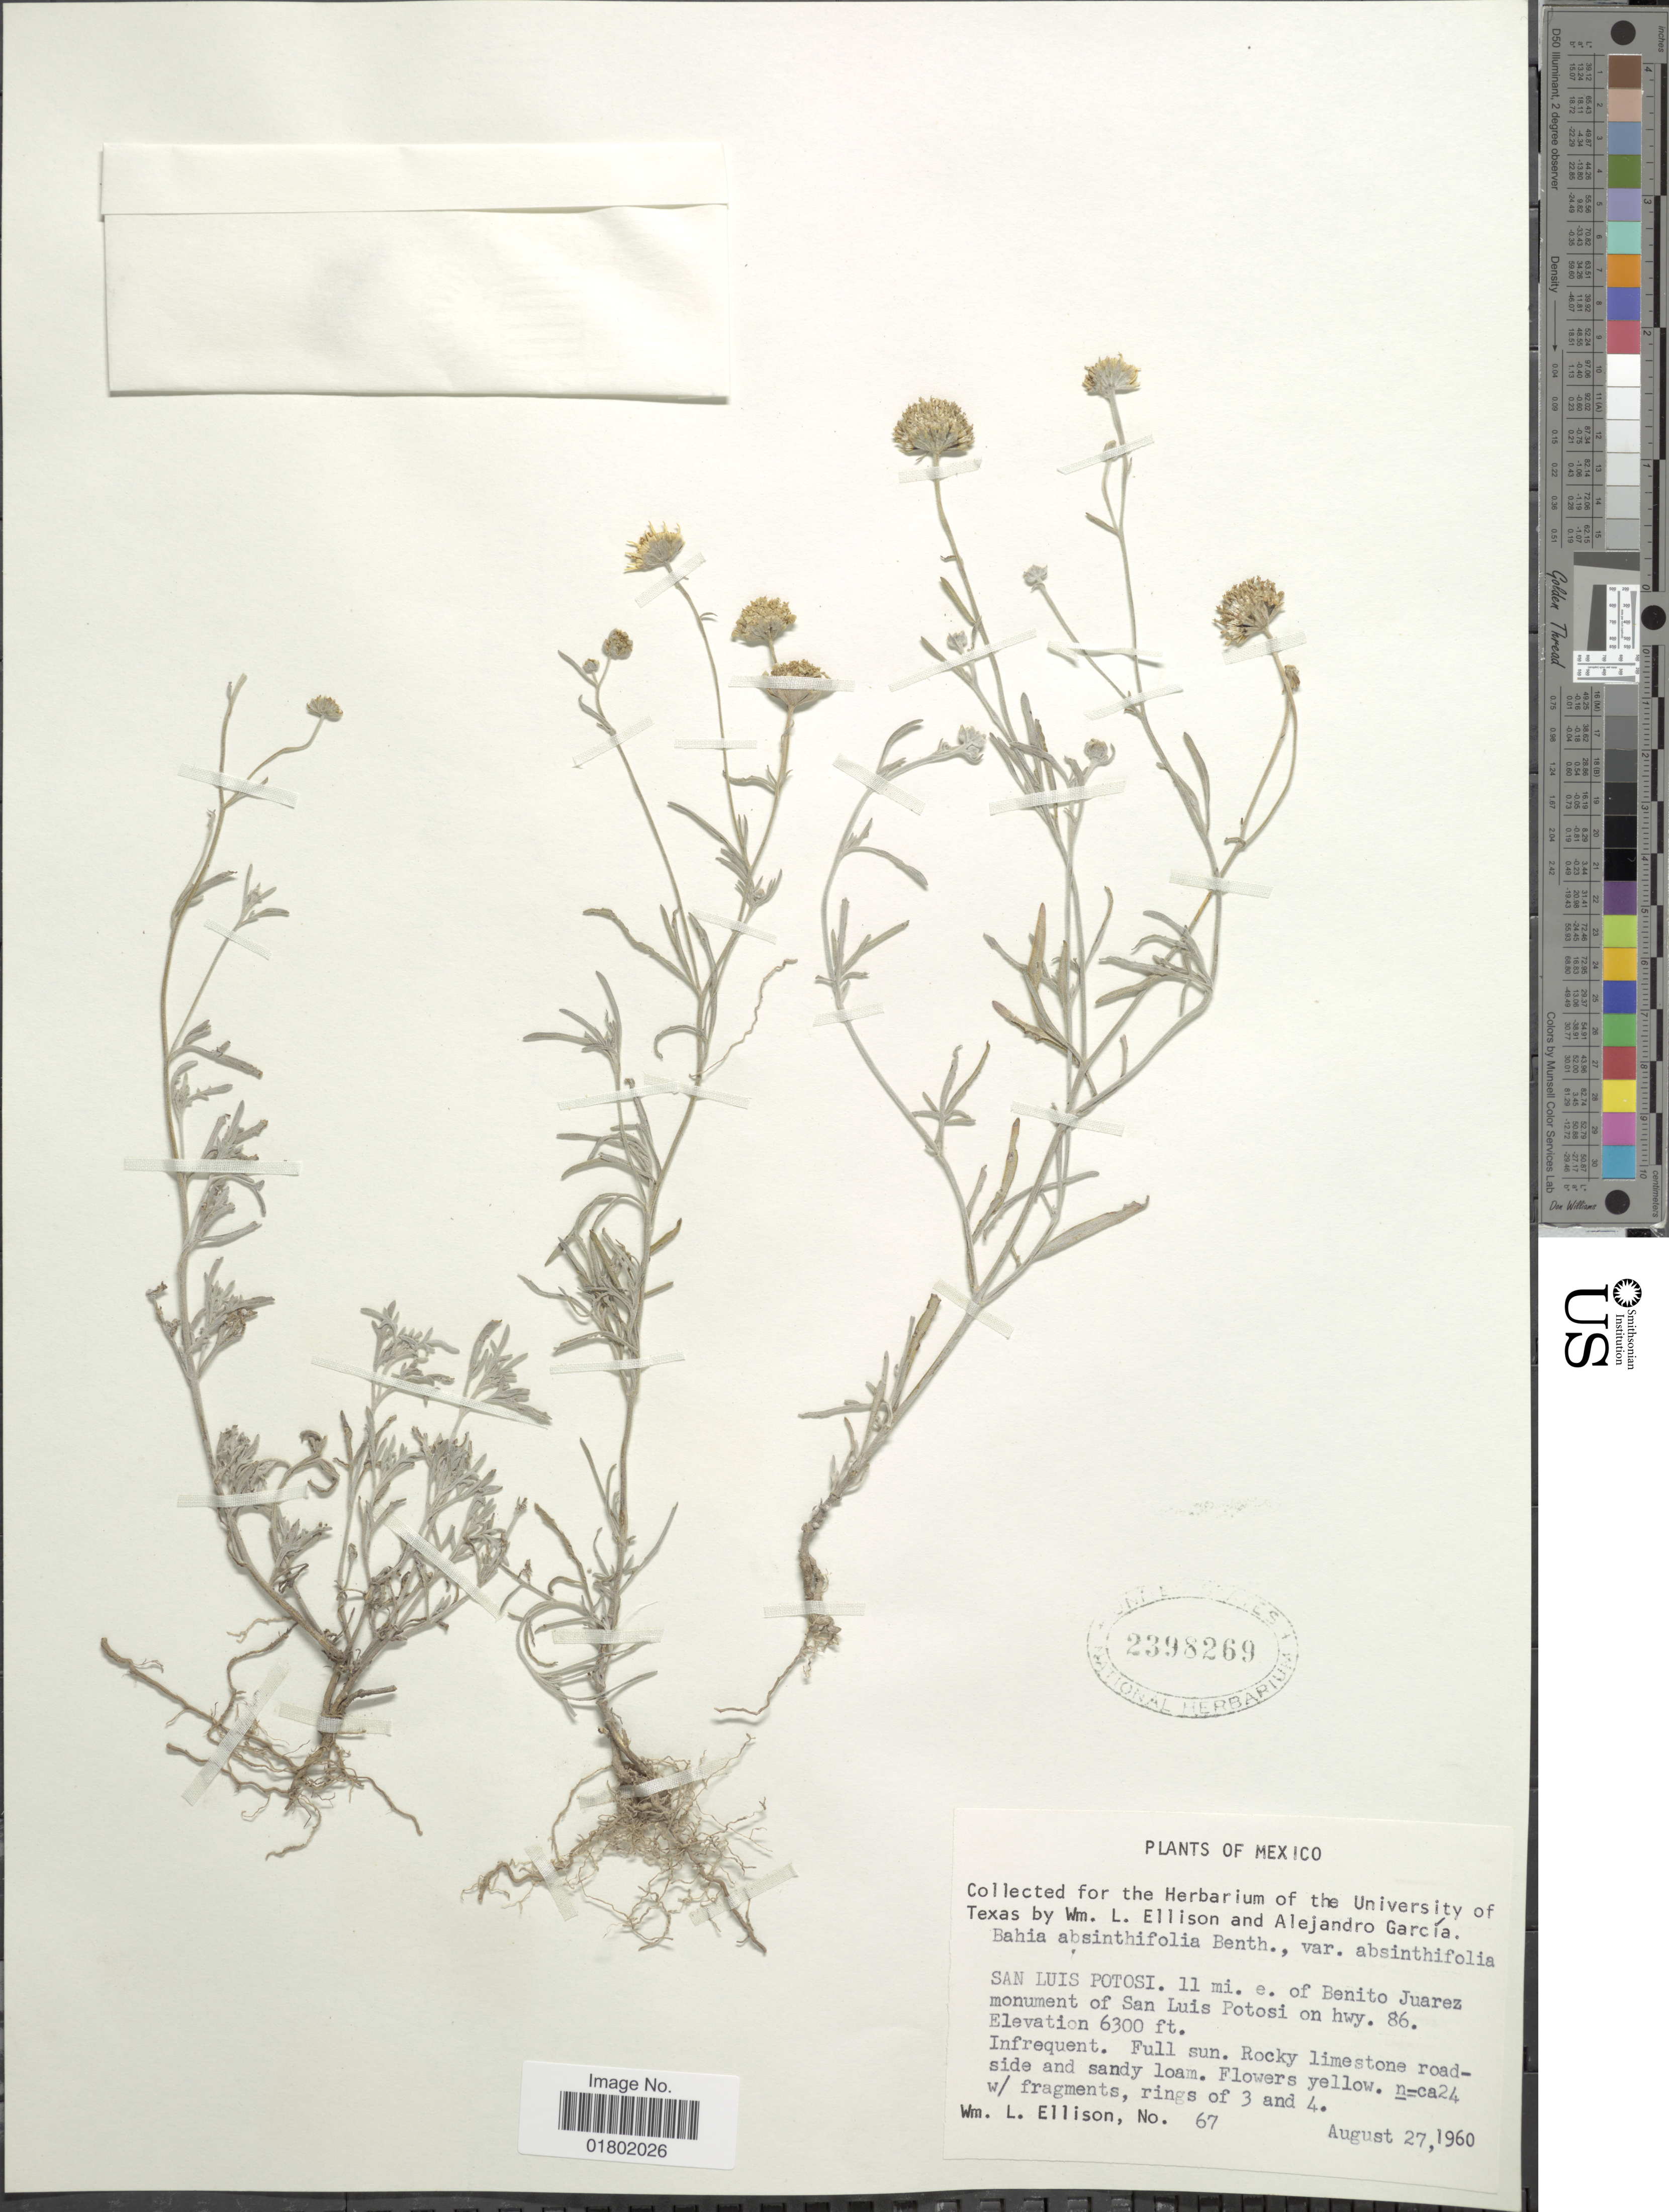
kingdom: Plantae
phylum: Tracheophyta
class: Magnoliopsida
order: Asterales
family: Asteraceae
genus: Bahia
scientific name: Bahia absinthifolia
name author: Benth.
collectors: W. L. Ellison & A. García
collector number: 67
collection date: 1960-08-27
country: Mexico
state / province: San Luis Potosí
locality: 11 mi. e. of Benito Juarez monument of San Luis Potosi on hwy. 86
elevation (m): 1920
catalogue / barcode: US 2398269